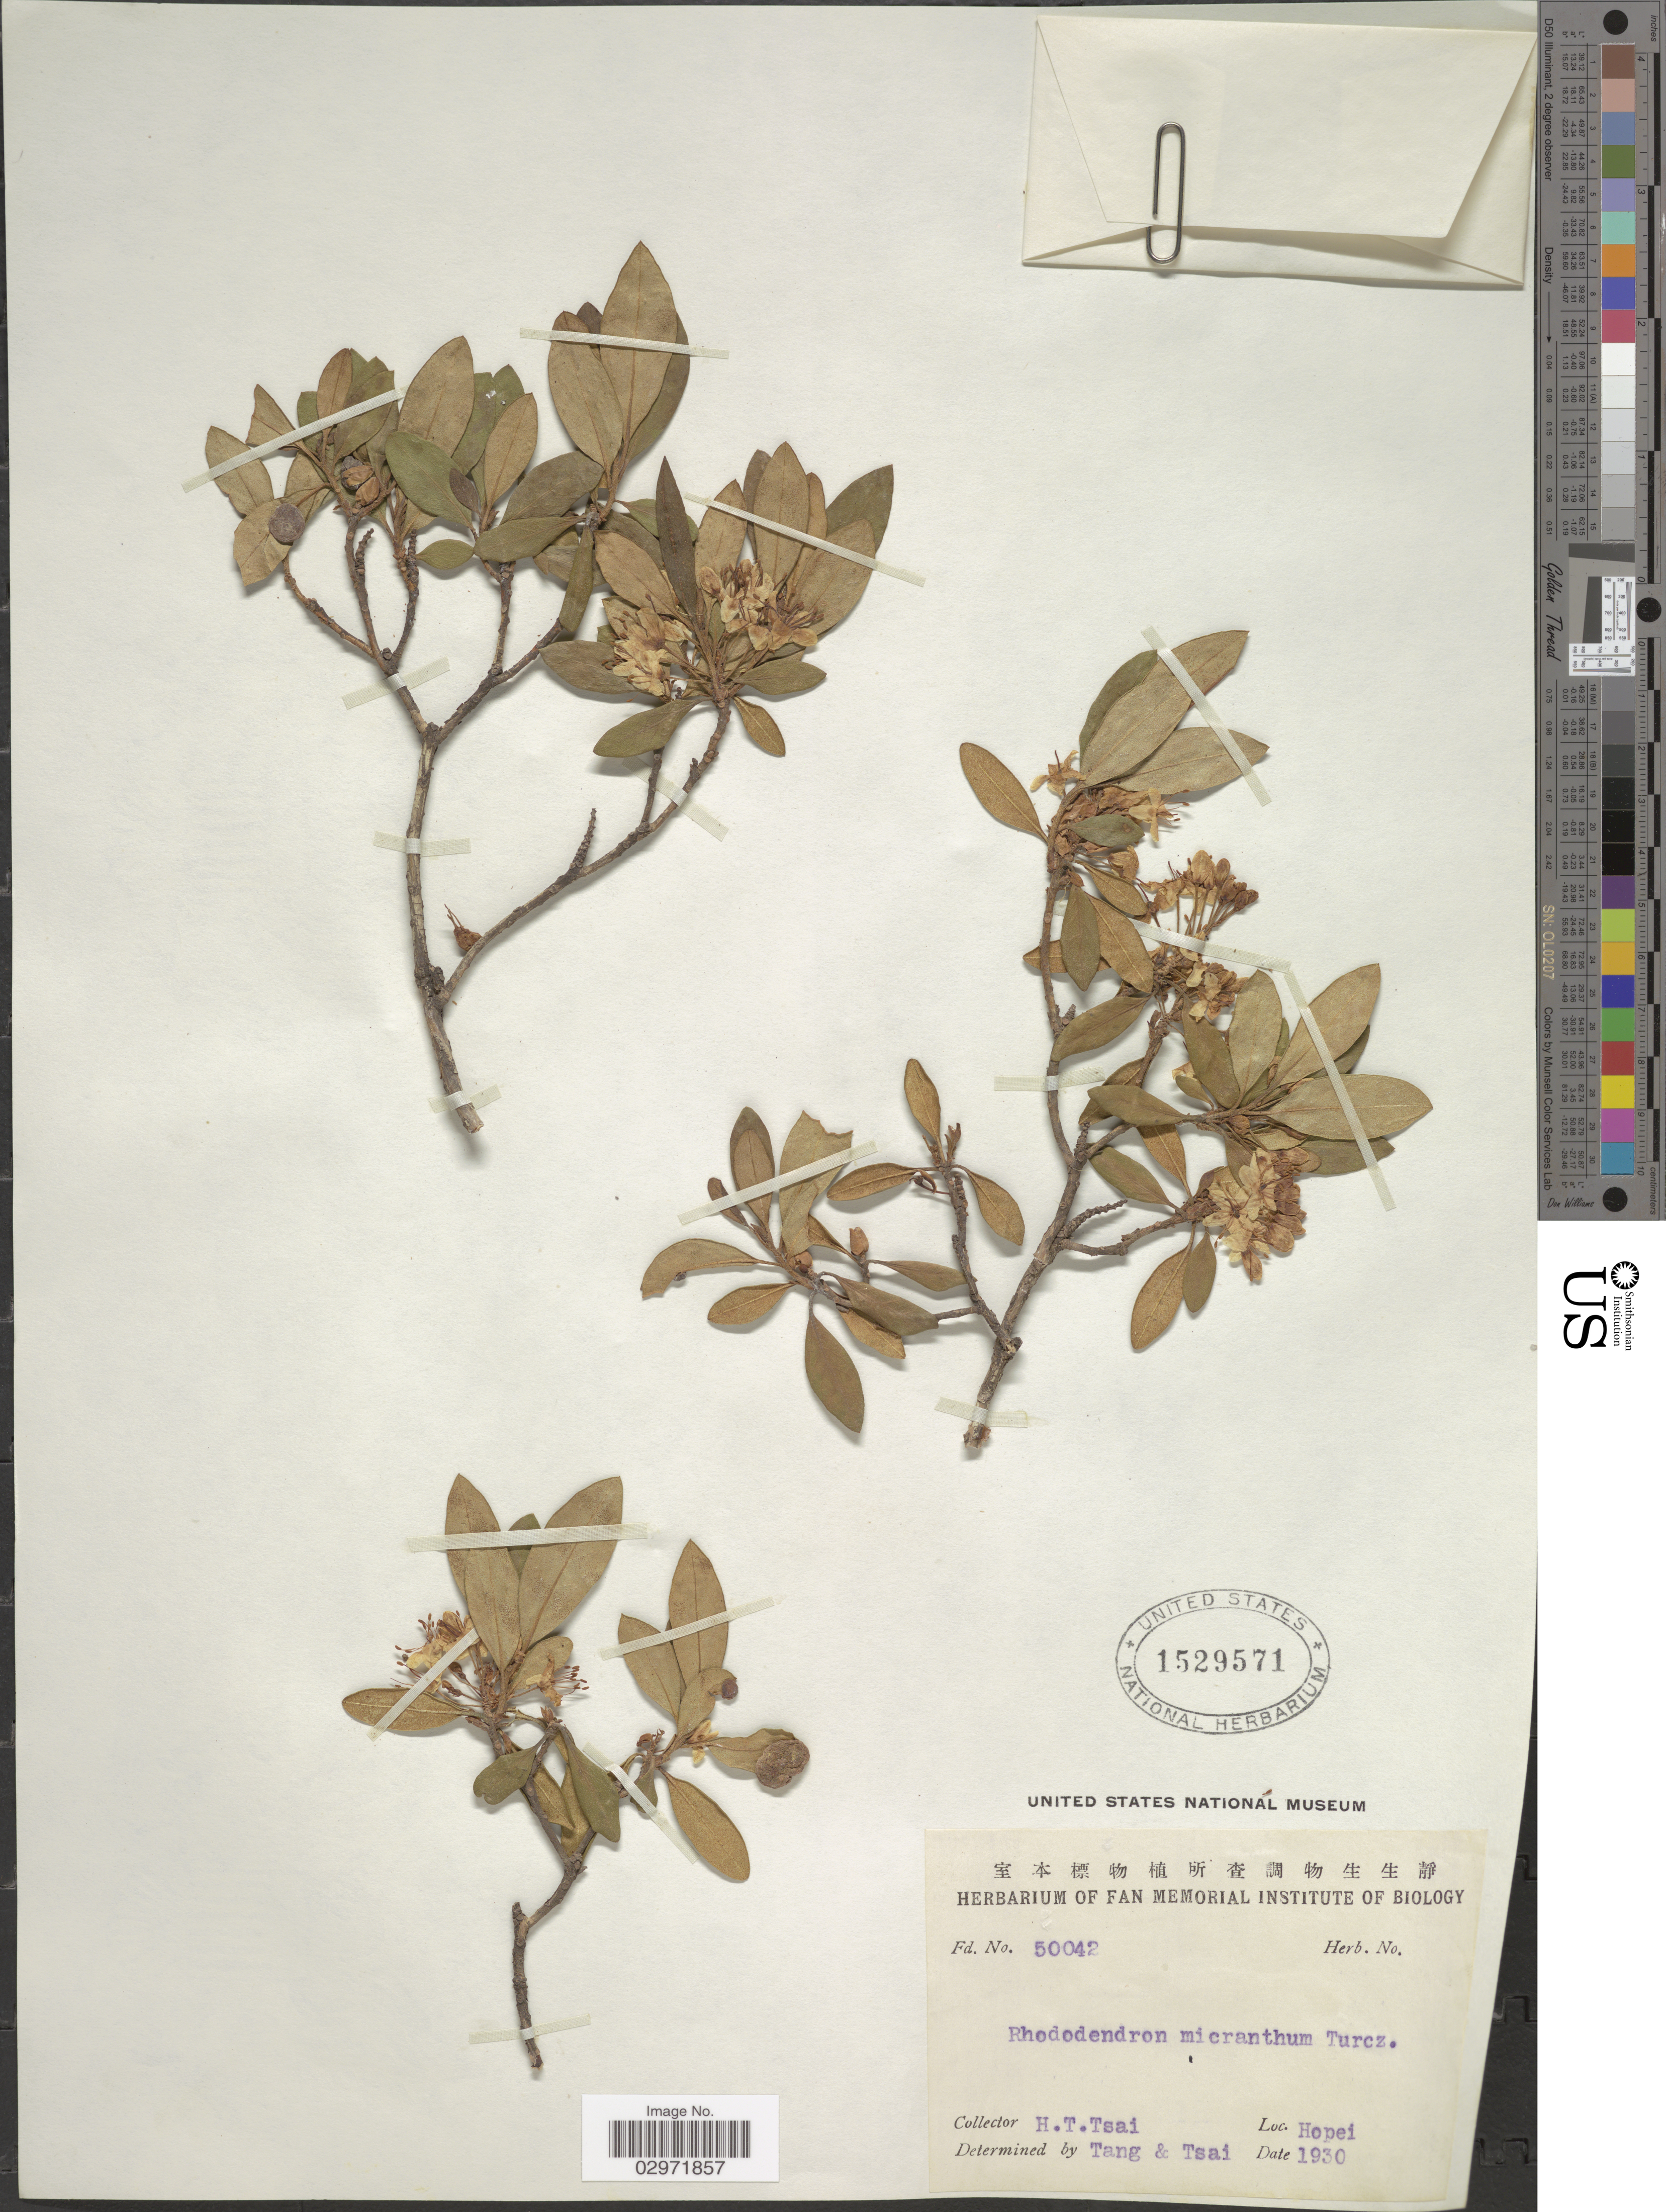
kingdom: Plantae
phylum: Tracheophyta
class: Magnoliopsida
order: Ericales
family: Ericaceae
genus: Rhododendron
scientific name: Rhododendron micranthum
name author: Turcz.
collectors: H. Tsai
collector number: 50042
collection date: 1930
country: China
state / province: Hebei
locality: Hopei.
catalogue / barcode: US 1529571